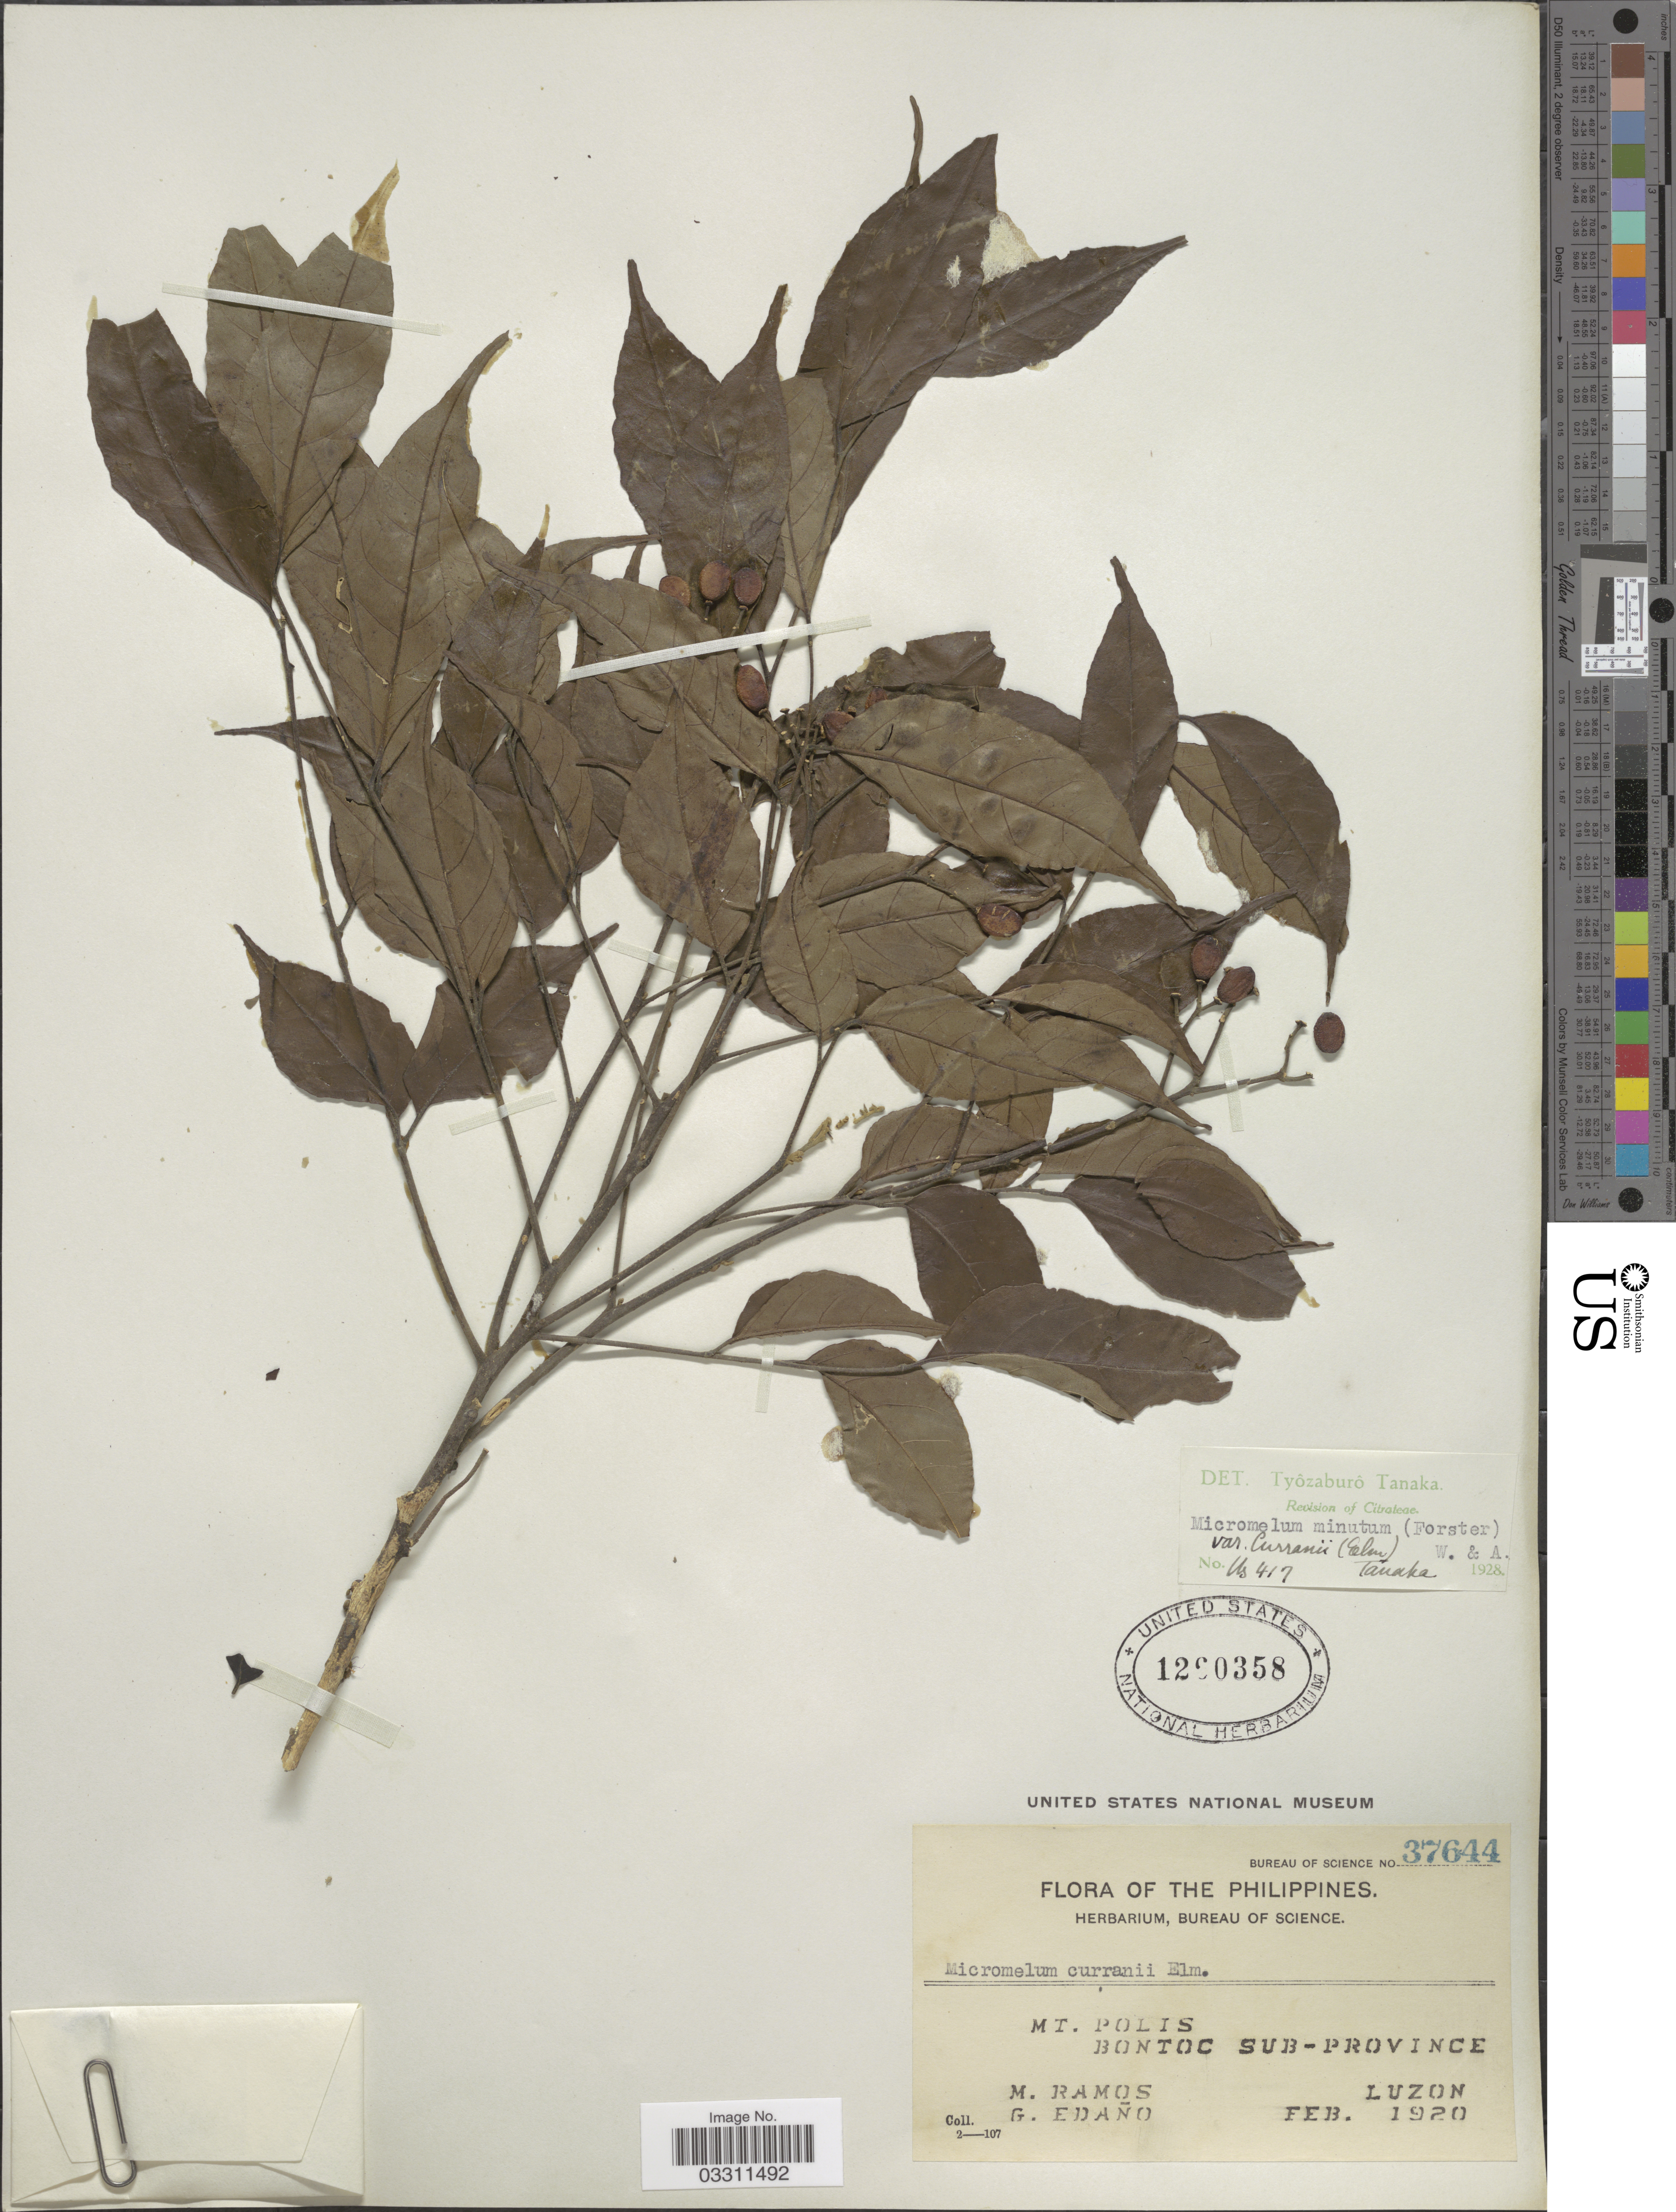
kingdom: Plantae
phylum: Tracheophyta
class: Magnoliopsida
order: Sapindales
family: Rutaceae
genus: Micromelum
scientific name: Micromelum minutum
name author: (G. Forst.) Wight & Arn.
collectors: M. Ramos & G. Edaño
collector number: Bureau of Science 37644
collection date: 1920-02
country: Philippines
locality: Mt. Polis, Bontoc Sub-Province, Luzon.